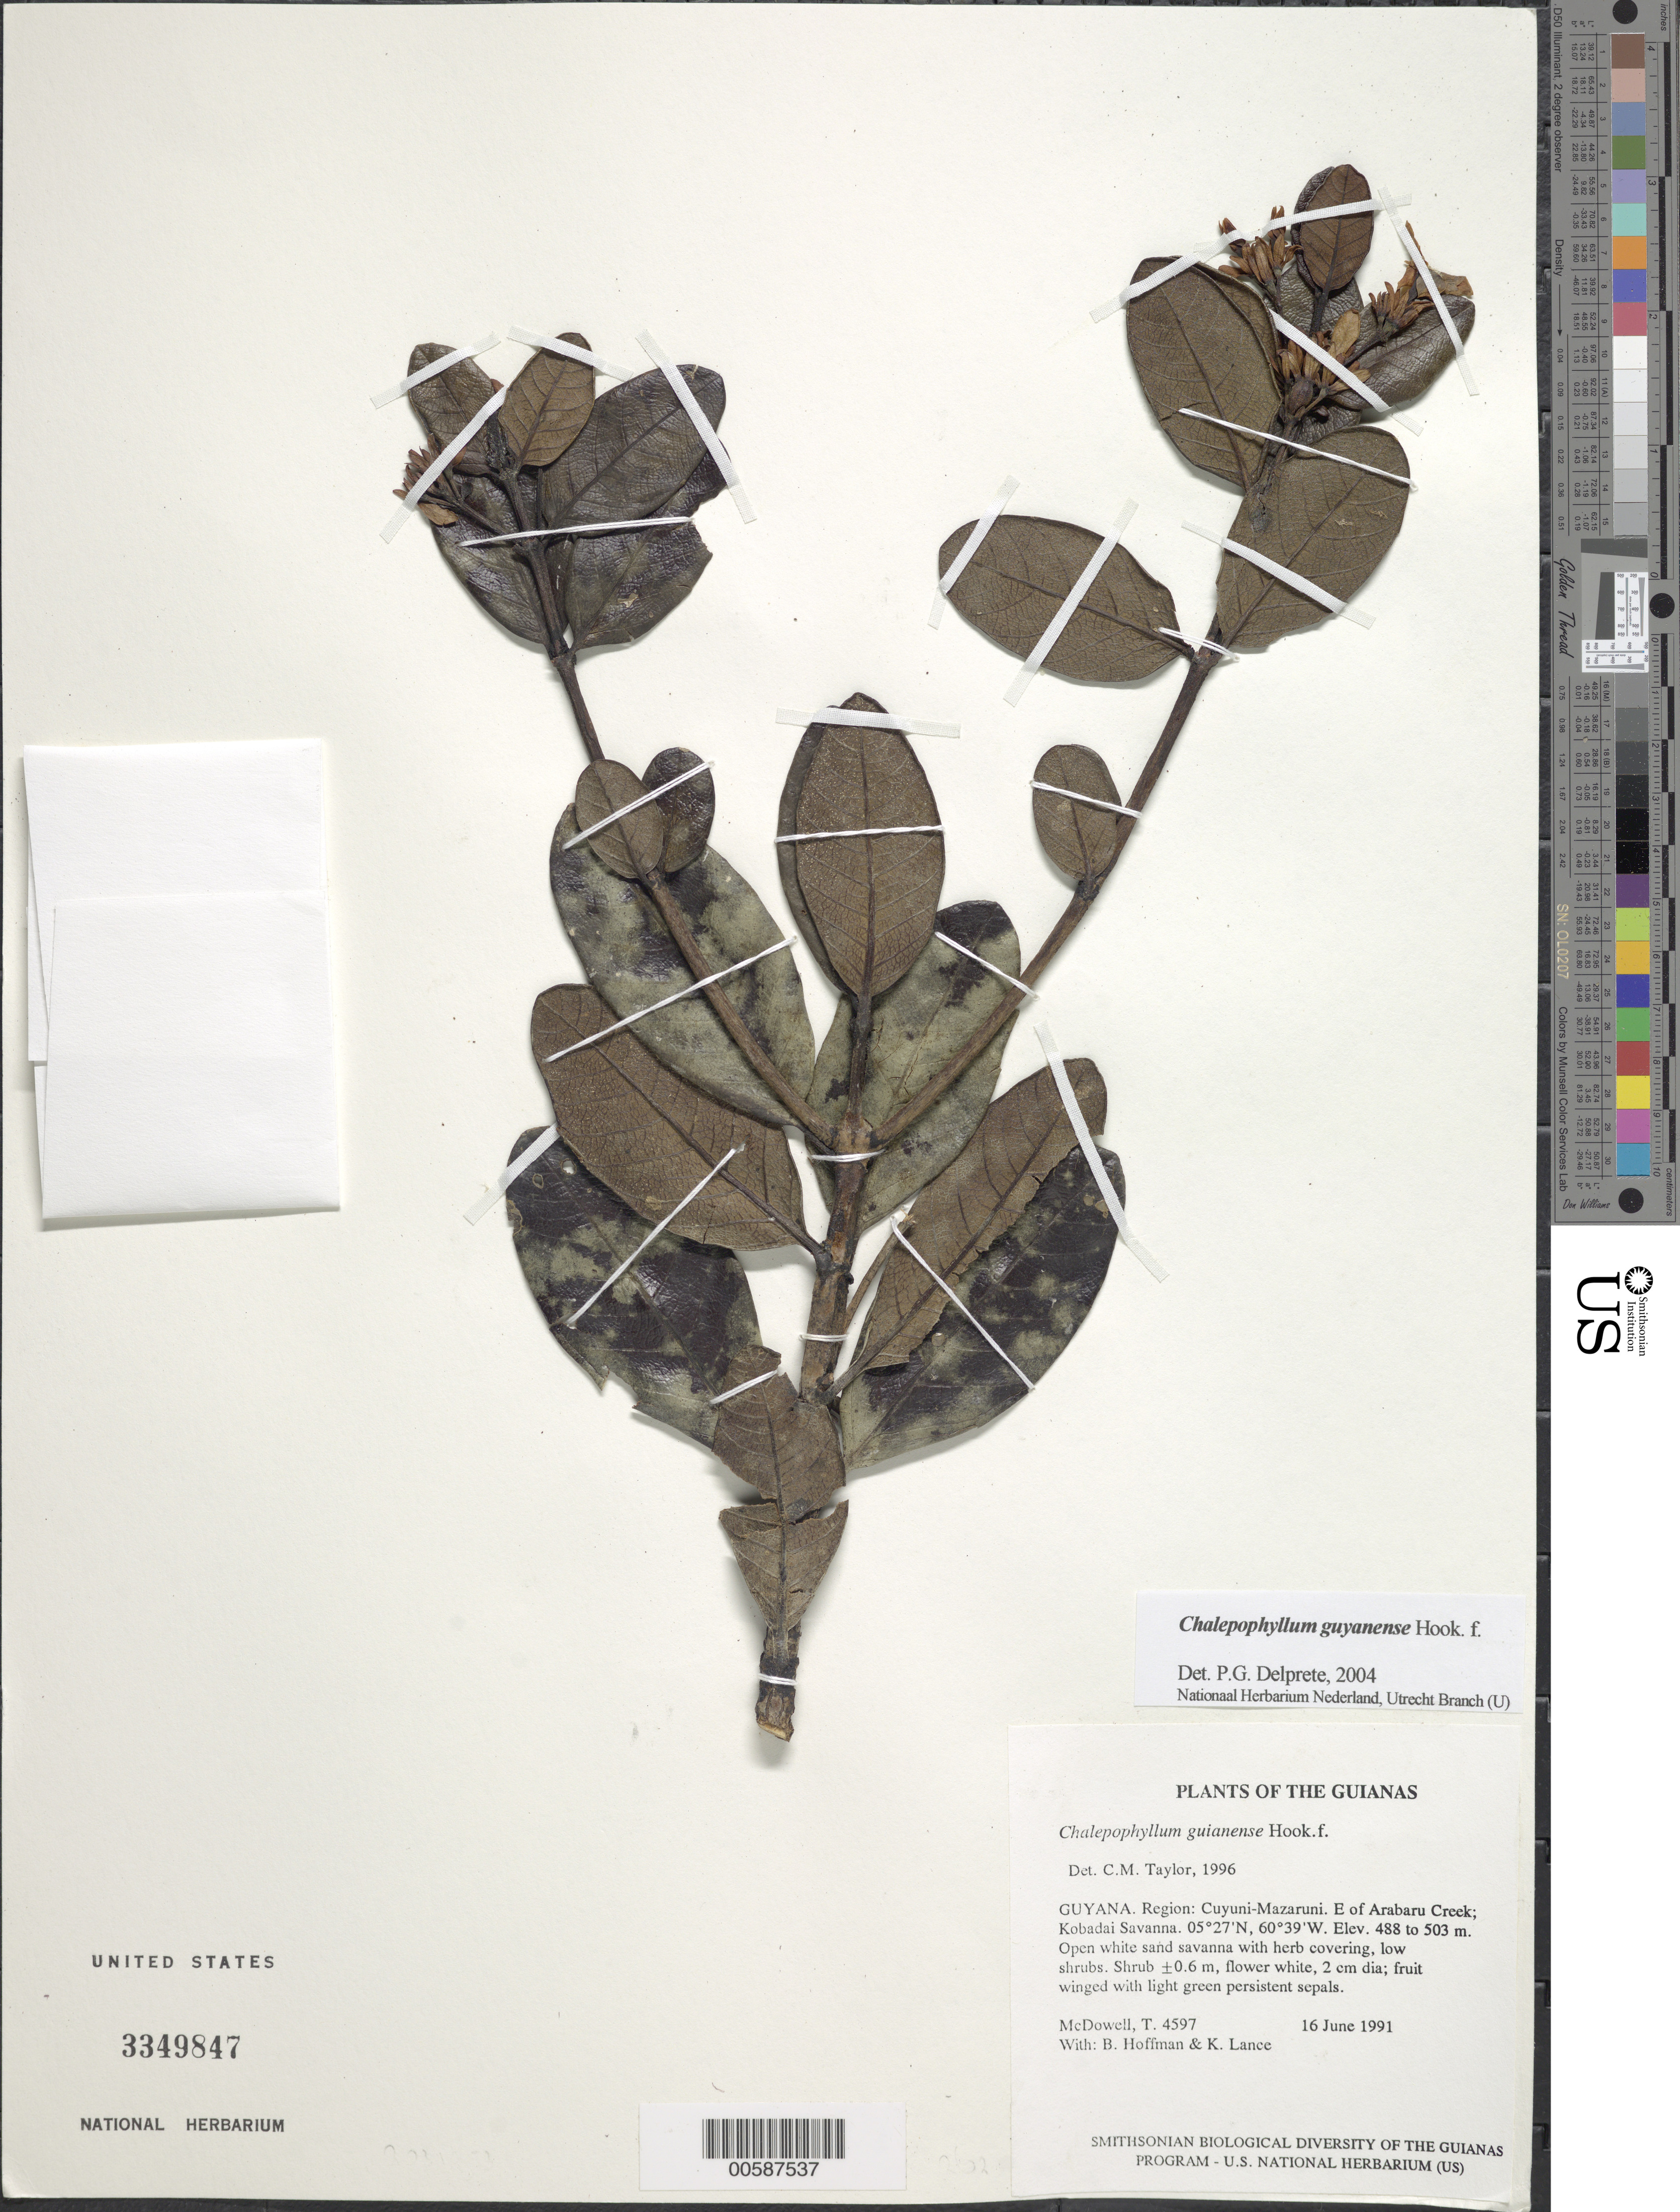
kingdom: Plantae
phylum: Tracheophyta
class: Magnoliopsida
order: Gentianales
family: Rubiaceae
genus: Chalepophyllum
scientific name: Chalepophyllum guianense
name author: Hook. f.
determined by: Taylor, Charlotte M.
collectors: T. McDowell, B. Hoffman & K. Lance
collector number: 4597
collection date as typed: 16 June 1991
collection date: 1991-06-16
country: Guyana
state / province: Cuyuni-Mazaruni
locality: E of Arabaru Creek; Kobadai Savanna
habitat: Open white sand savanna with herb covering, low shrubs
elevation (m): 488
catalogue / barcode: US 3349847